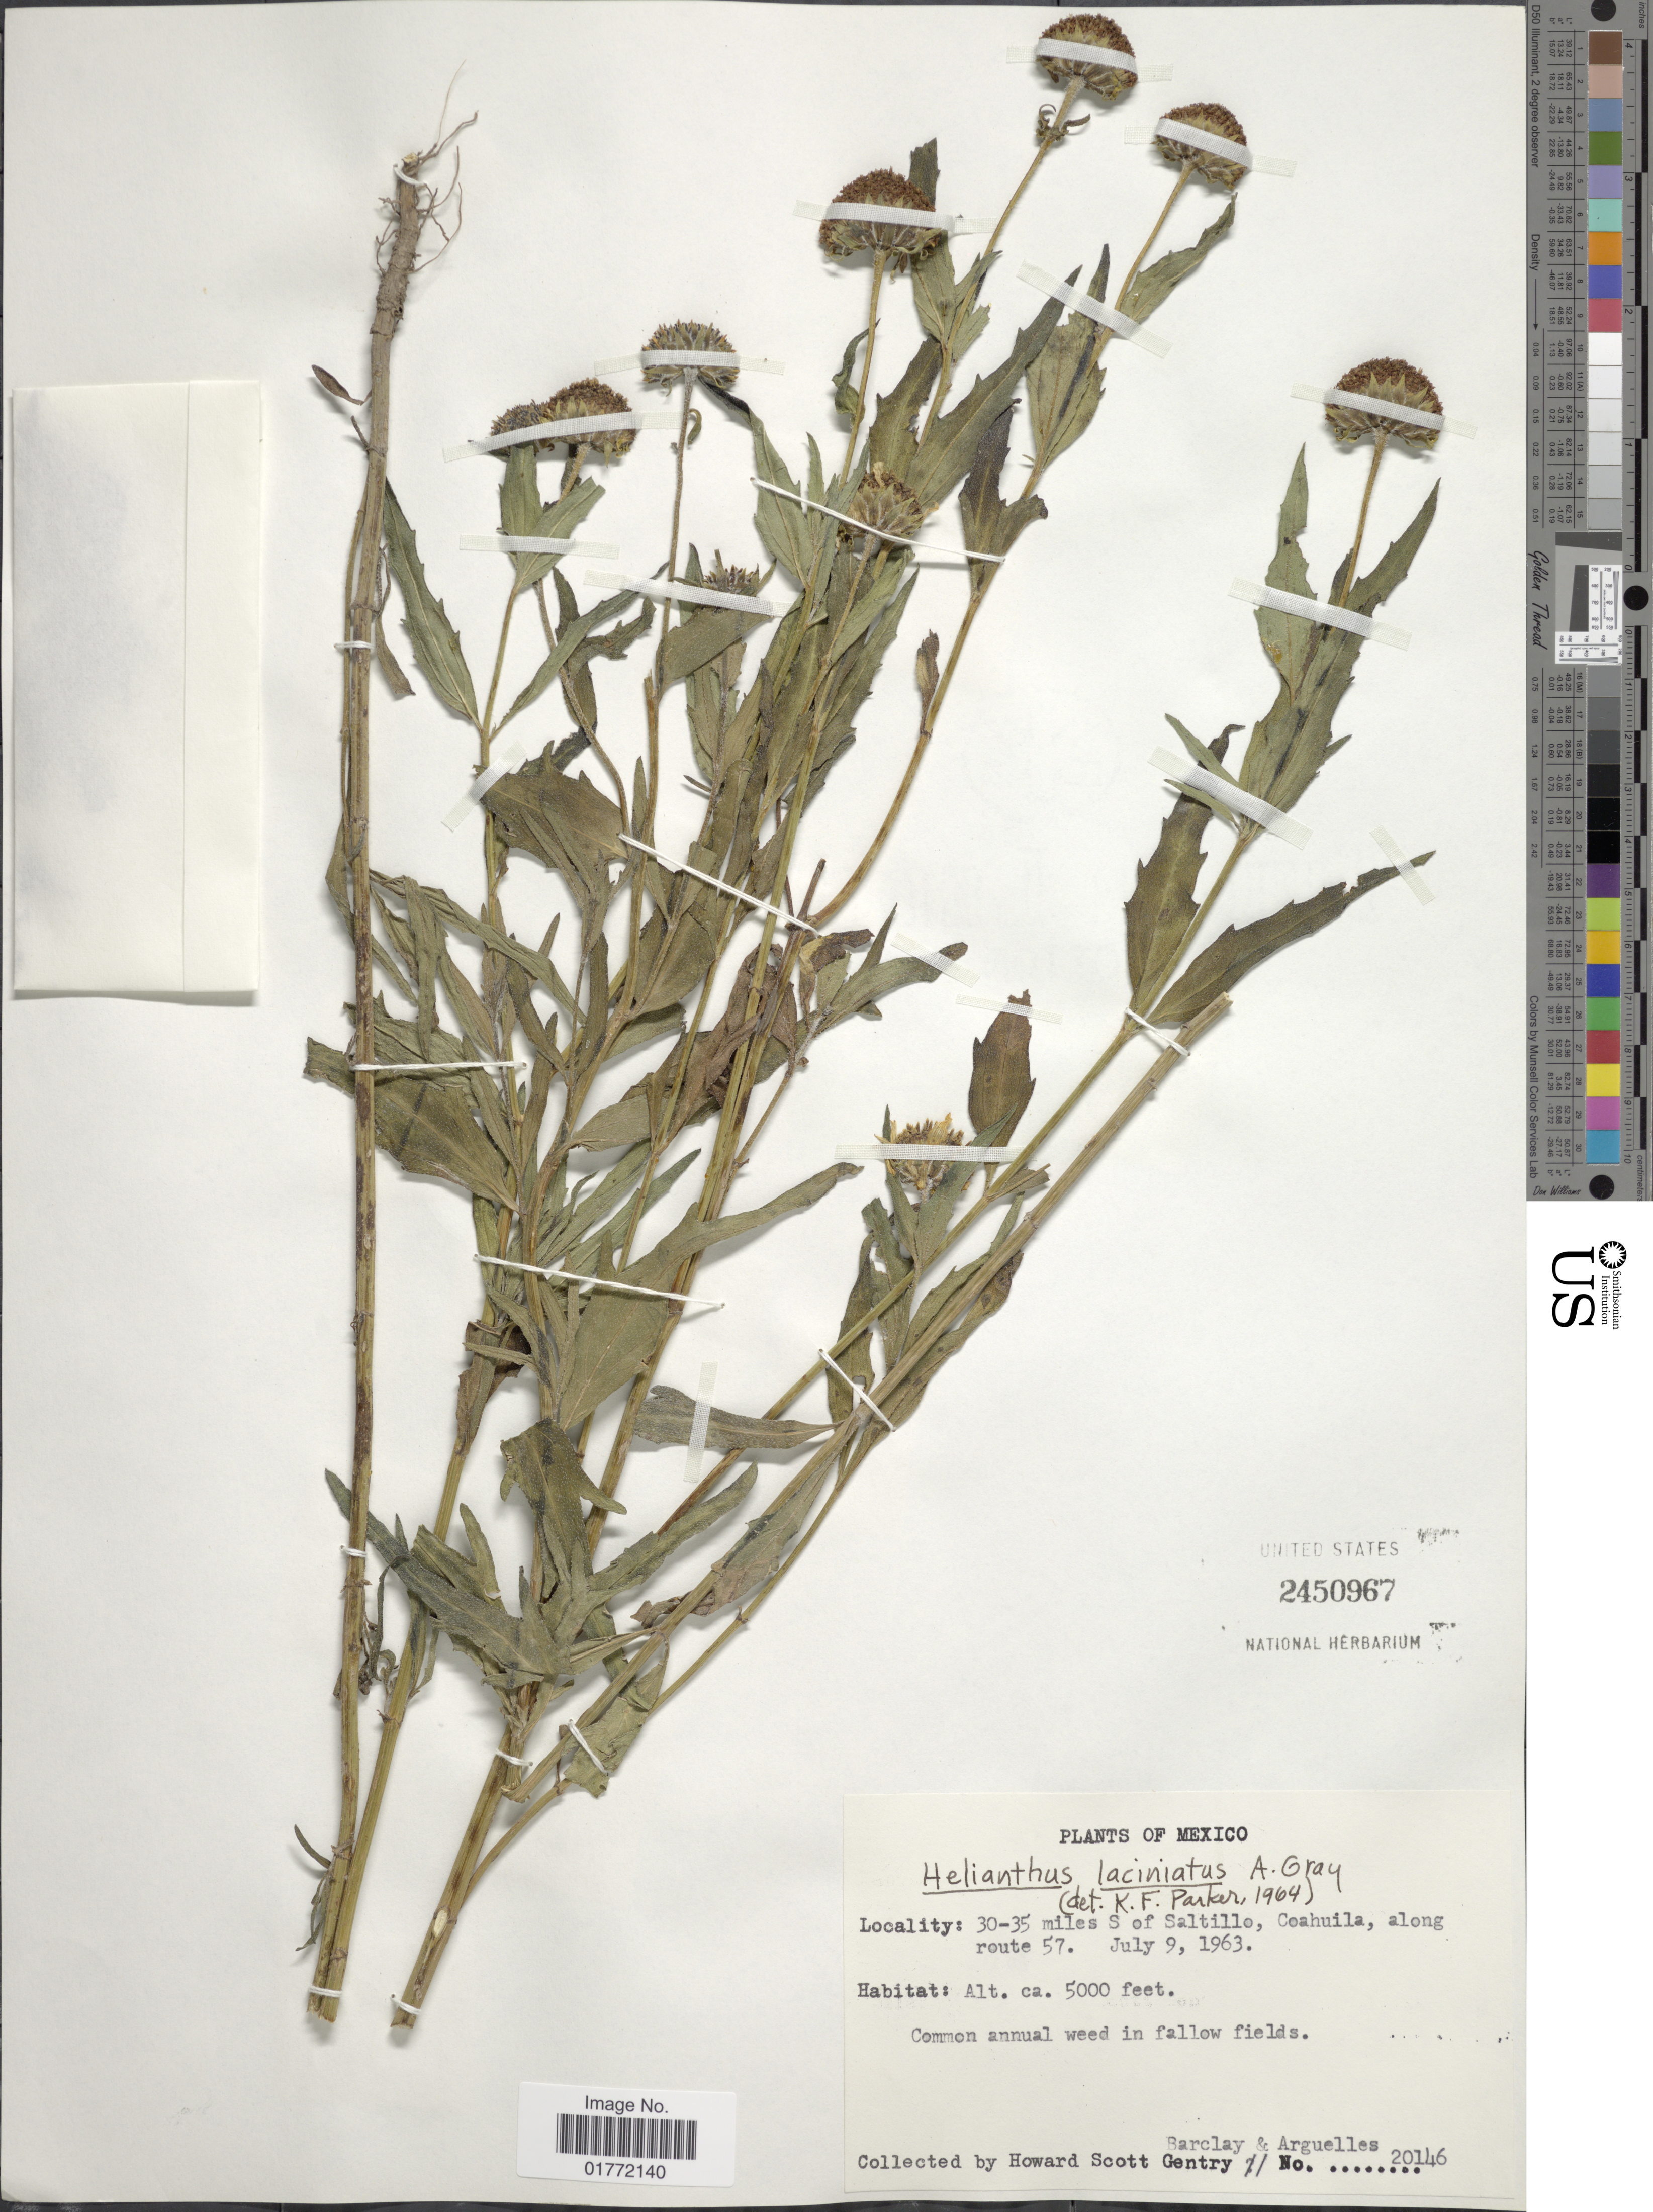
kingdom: Plantae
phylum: Tracheophyta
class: Magnoliopsida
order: Asterales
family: Asteraceae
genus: Helianthus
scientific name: Helianthus laciniatus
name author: A. Gray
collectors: H. S. Gentry, -- Barclay & Arguelles, --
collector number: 20146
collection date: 1963-07-09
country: Mexico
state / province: Coahuila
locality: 30-35 miles S of Saltillo, along route 57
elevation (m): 1524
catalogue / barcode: US 2450967